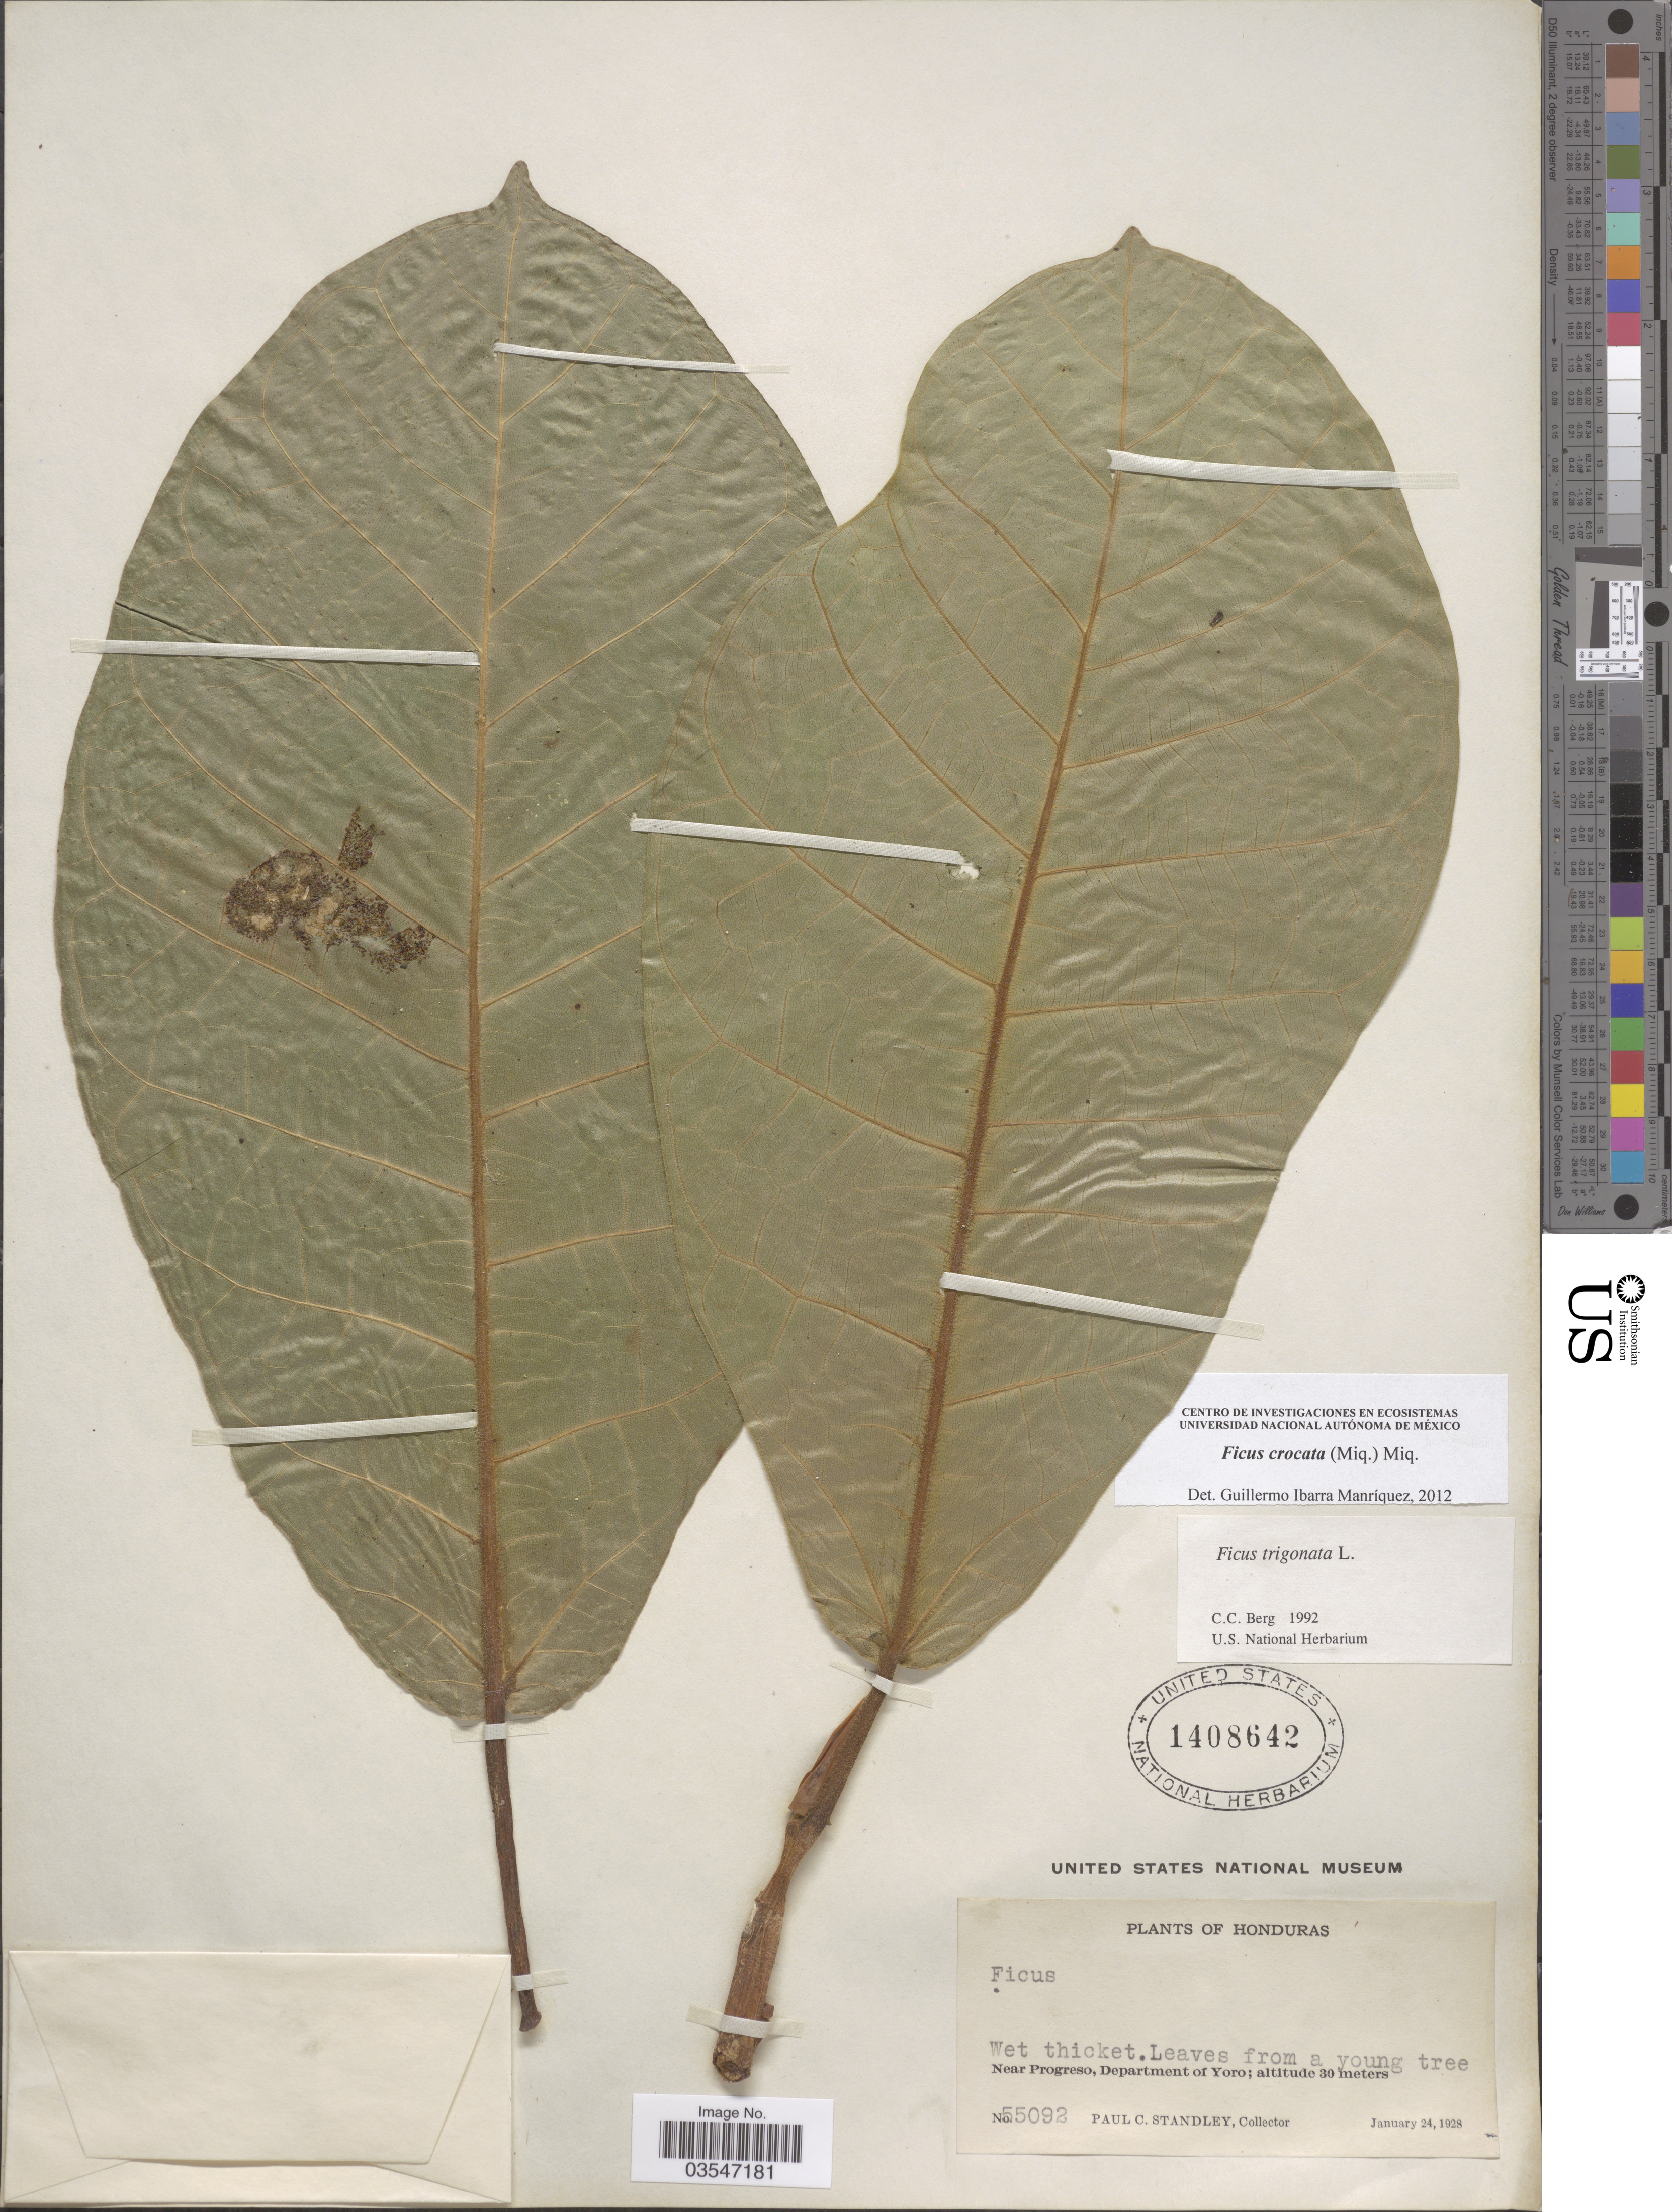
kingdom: Plantae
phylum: Tracheophyta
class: Magnoliopsida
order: Rosales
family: Moraceae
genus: Ficus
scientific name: Ficus crocata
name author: (Miq.) Miq.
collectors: P. C. Standley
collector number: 55092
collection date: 1928-01-24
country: Honduras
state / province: Yoro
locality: Near Progreso, Department of Yoro.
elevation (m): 30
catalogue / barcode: US 1408642